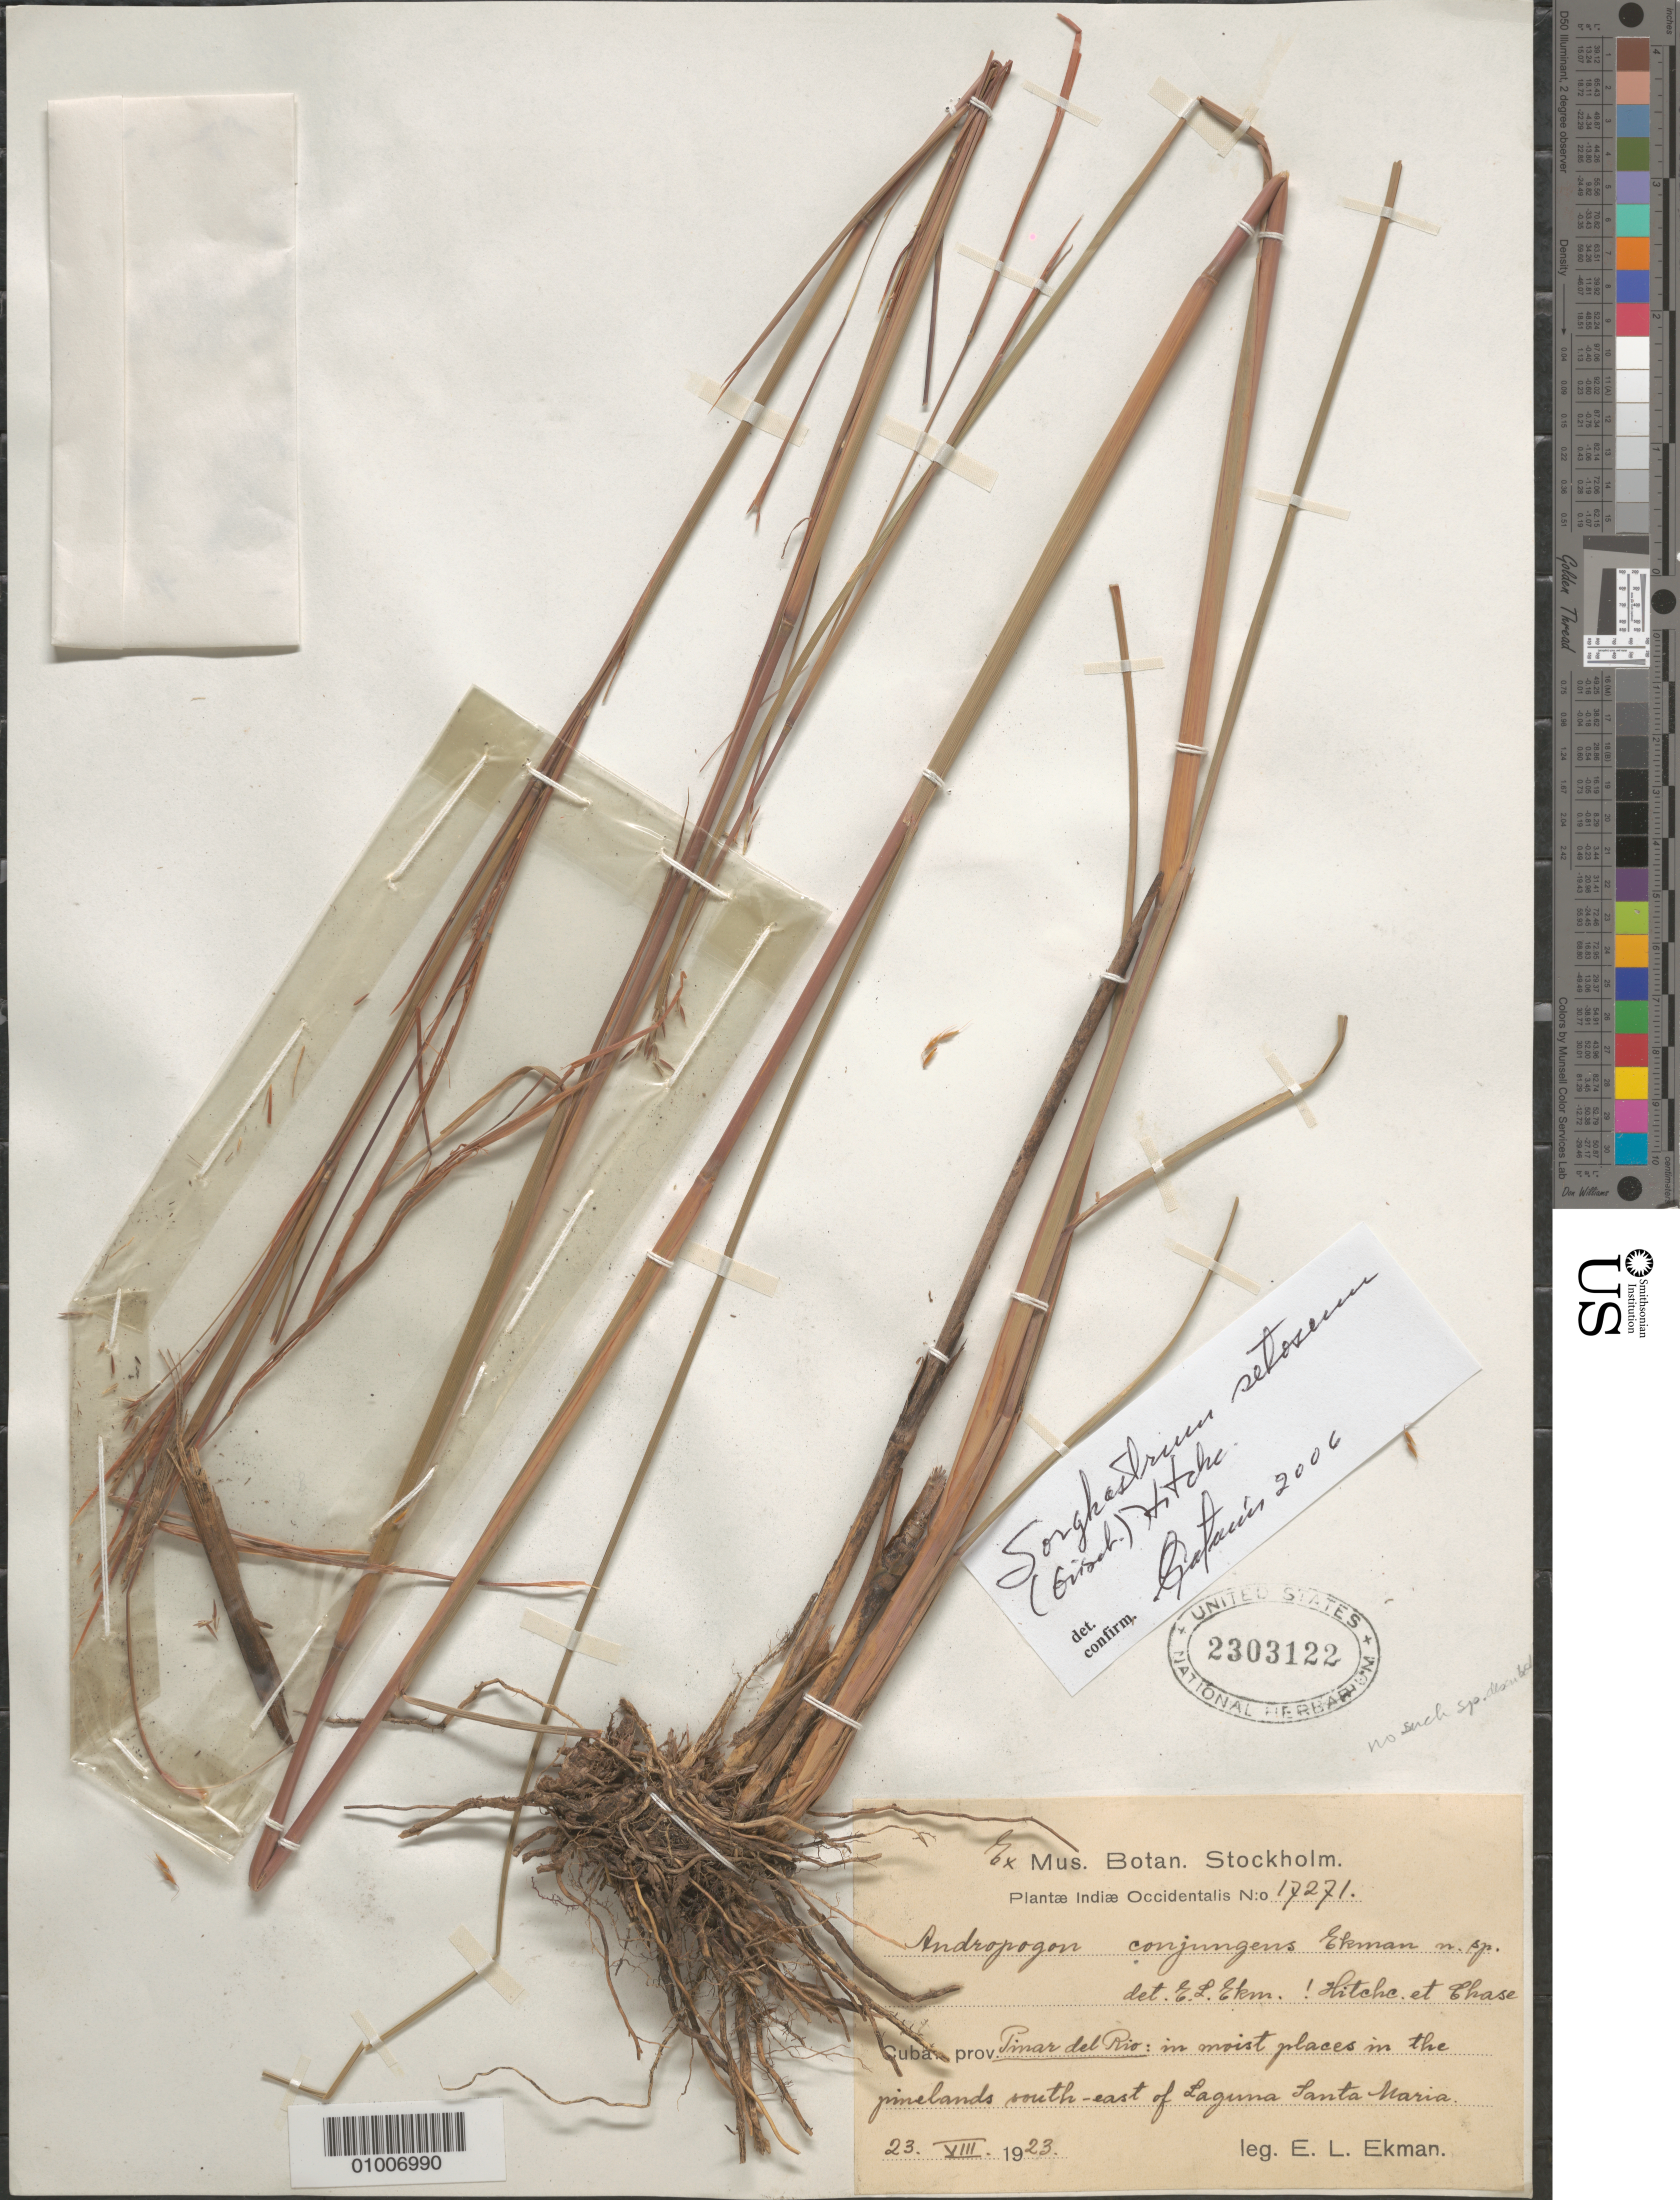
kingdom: Plantae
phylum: Tracheophyta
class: Liliopsida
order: Poales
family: Poaceae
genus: Sorghastrum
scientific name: Sorghastrum setosum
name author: (Griseb.) Hitchc.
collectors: E. L. Ekman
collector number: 17271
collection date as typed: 23 Aug 1923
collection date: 1923-08-23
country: Cuba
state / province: Pinar del Rio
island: Cuba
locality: in moist places in the pinelands S E of Laguna Santa Maria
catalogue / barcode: US 2303122